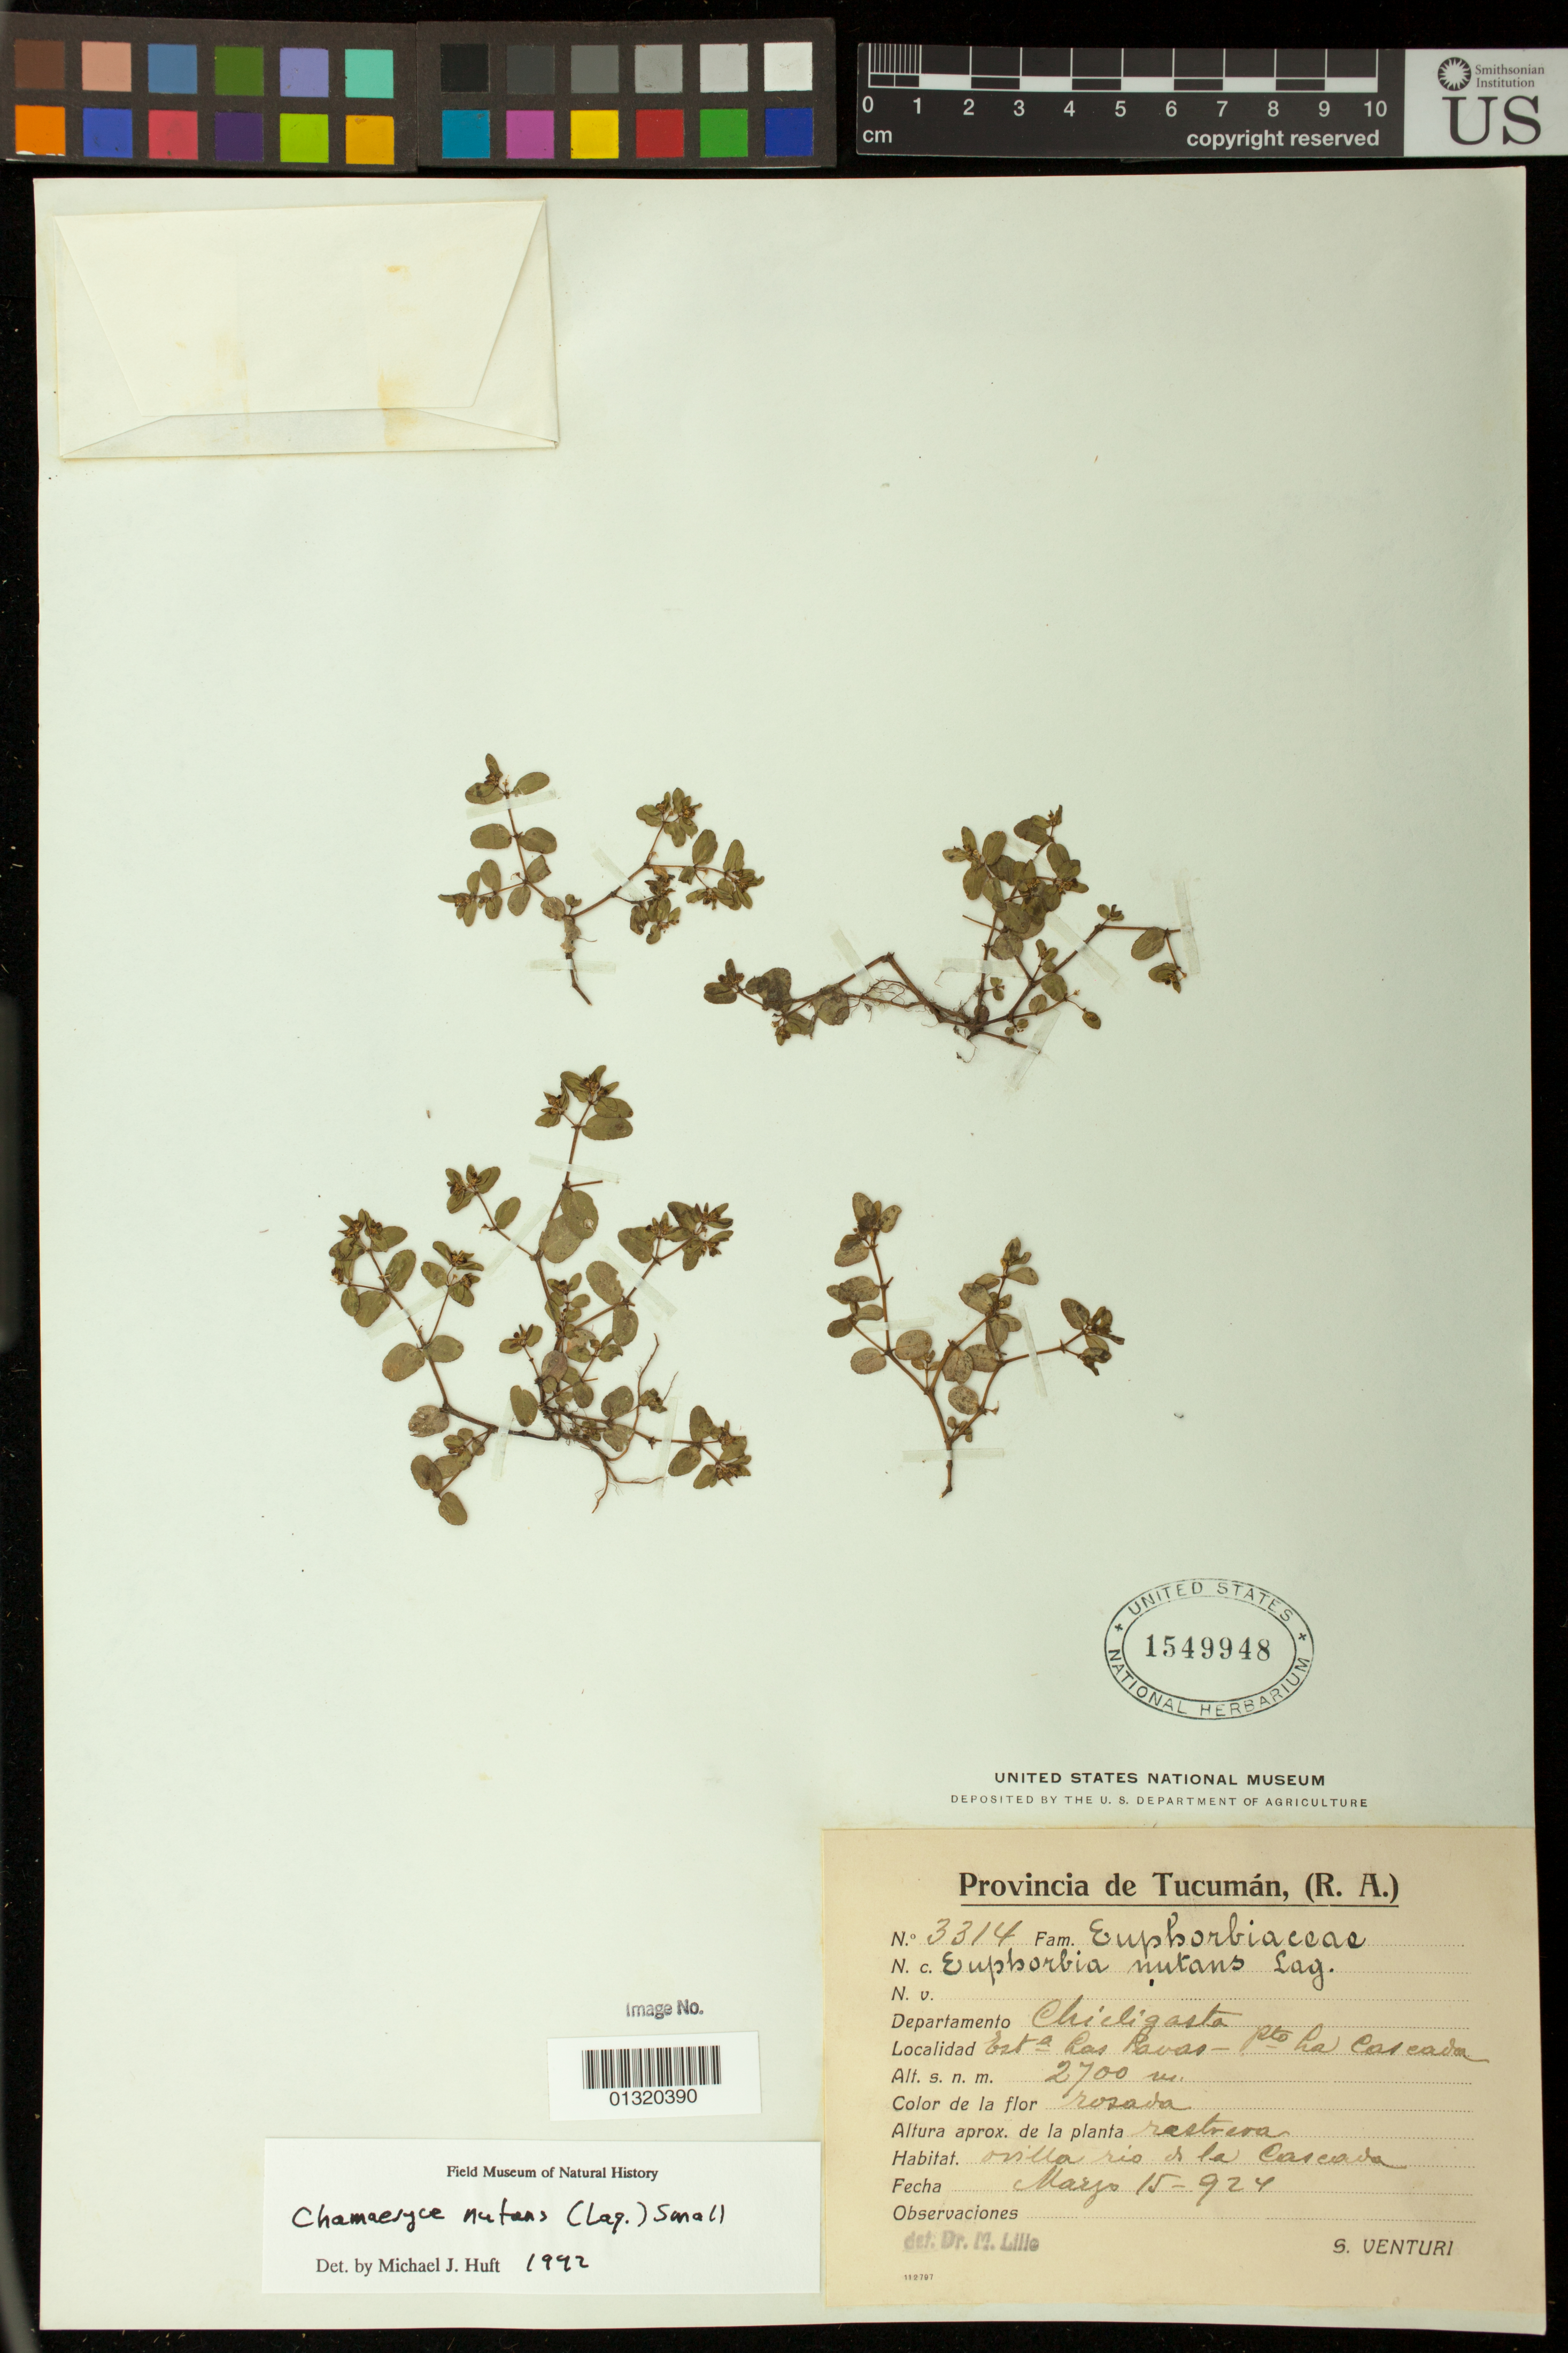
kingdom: Plantae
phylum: Tracheophyta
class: Magnoliopsida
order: Malpighiales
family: Euphorbiaceae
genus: Euphorbia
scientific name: Euphorbia nutans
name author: Lag.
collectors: S. Venturi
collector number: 3314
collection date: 1924-05-15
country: Argentina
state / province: Tucuman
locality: Chicligasta; Est a las Pavas - pto la Cascada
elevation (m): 2700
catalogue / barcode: US 1549948